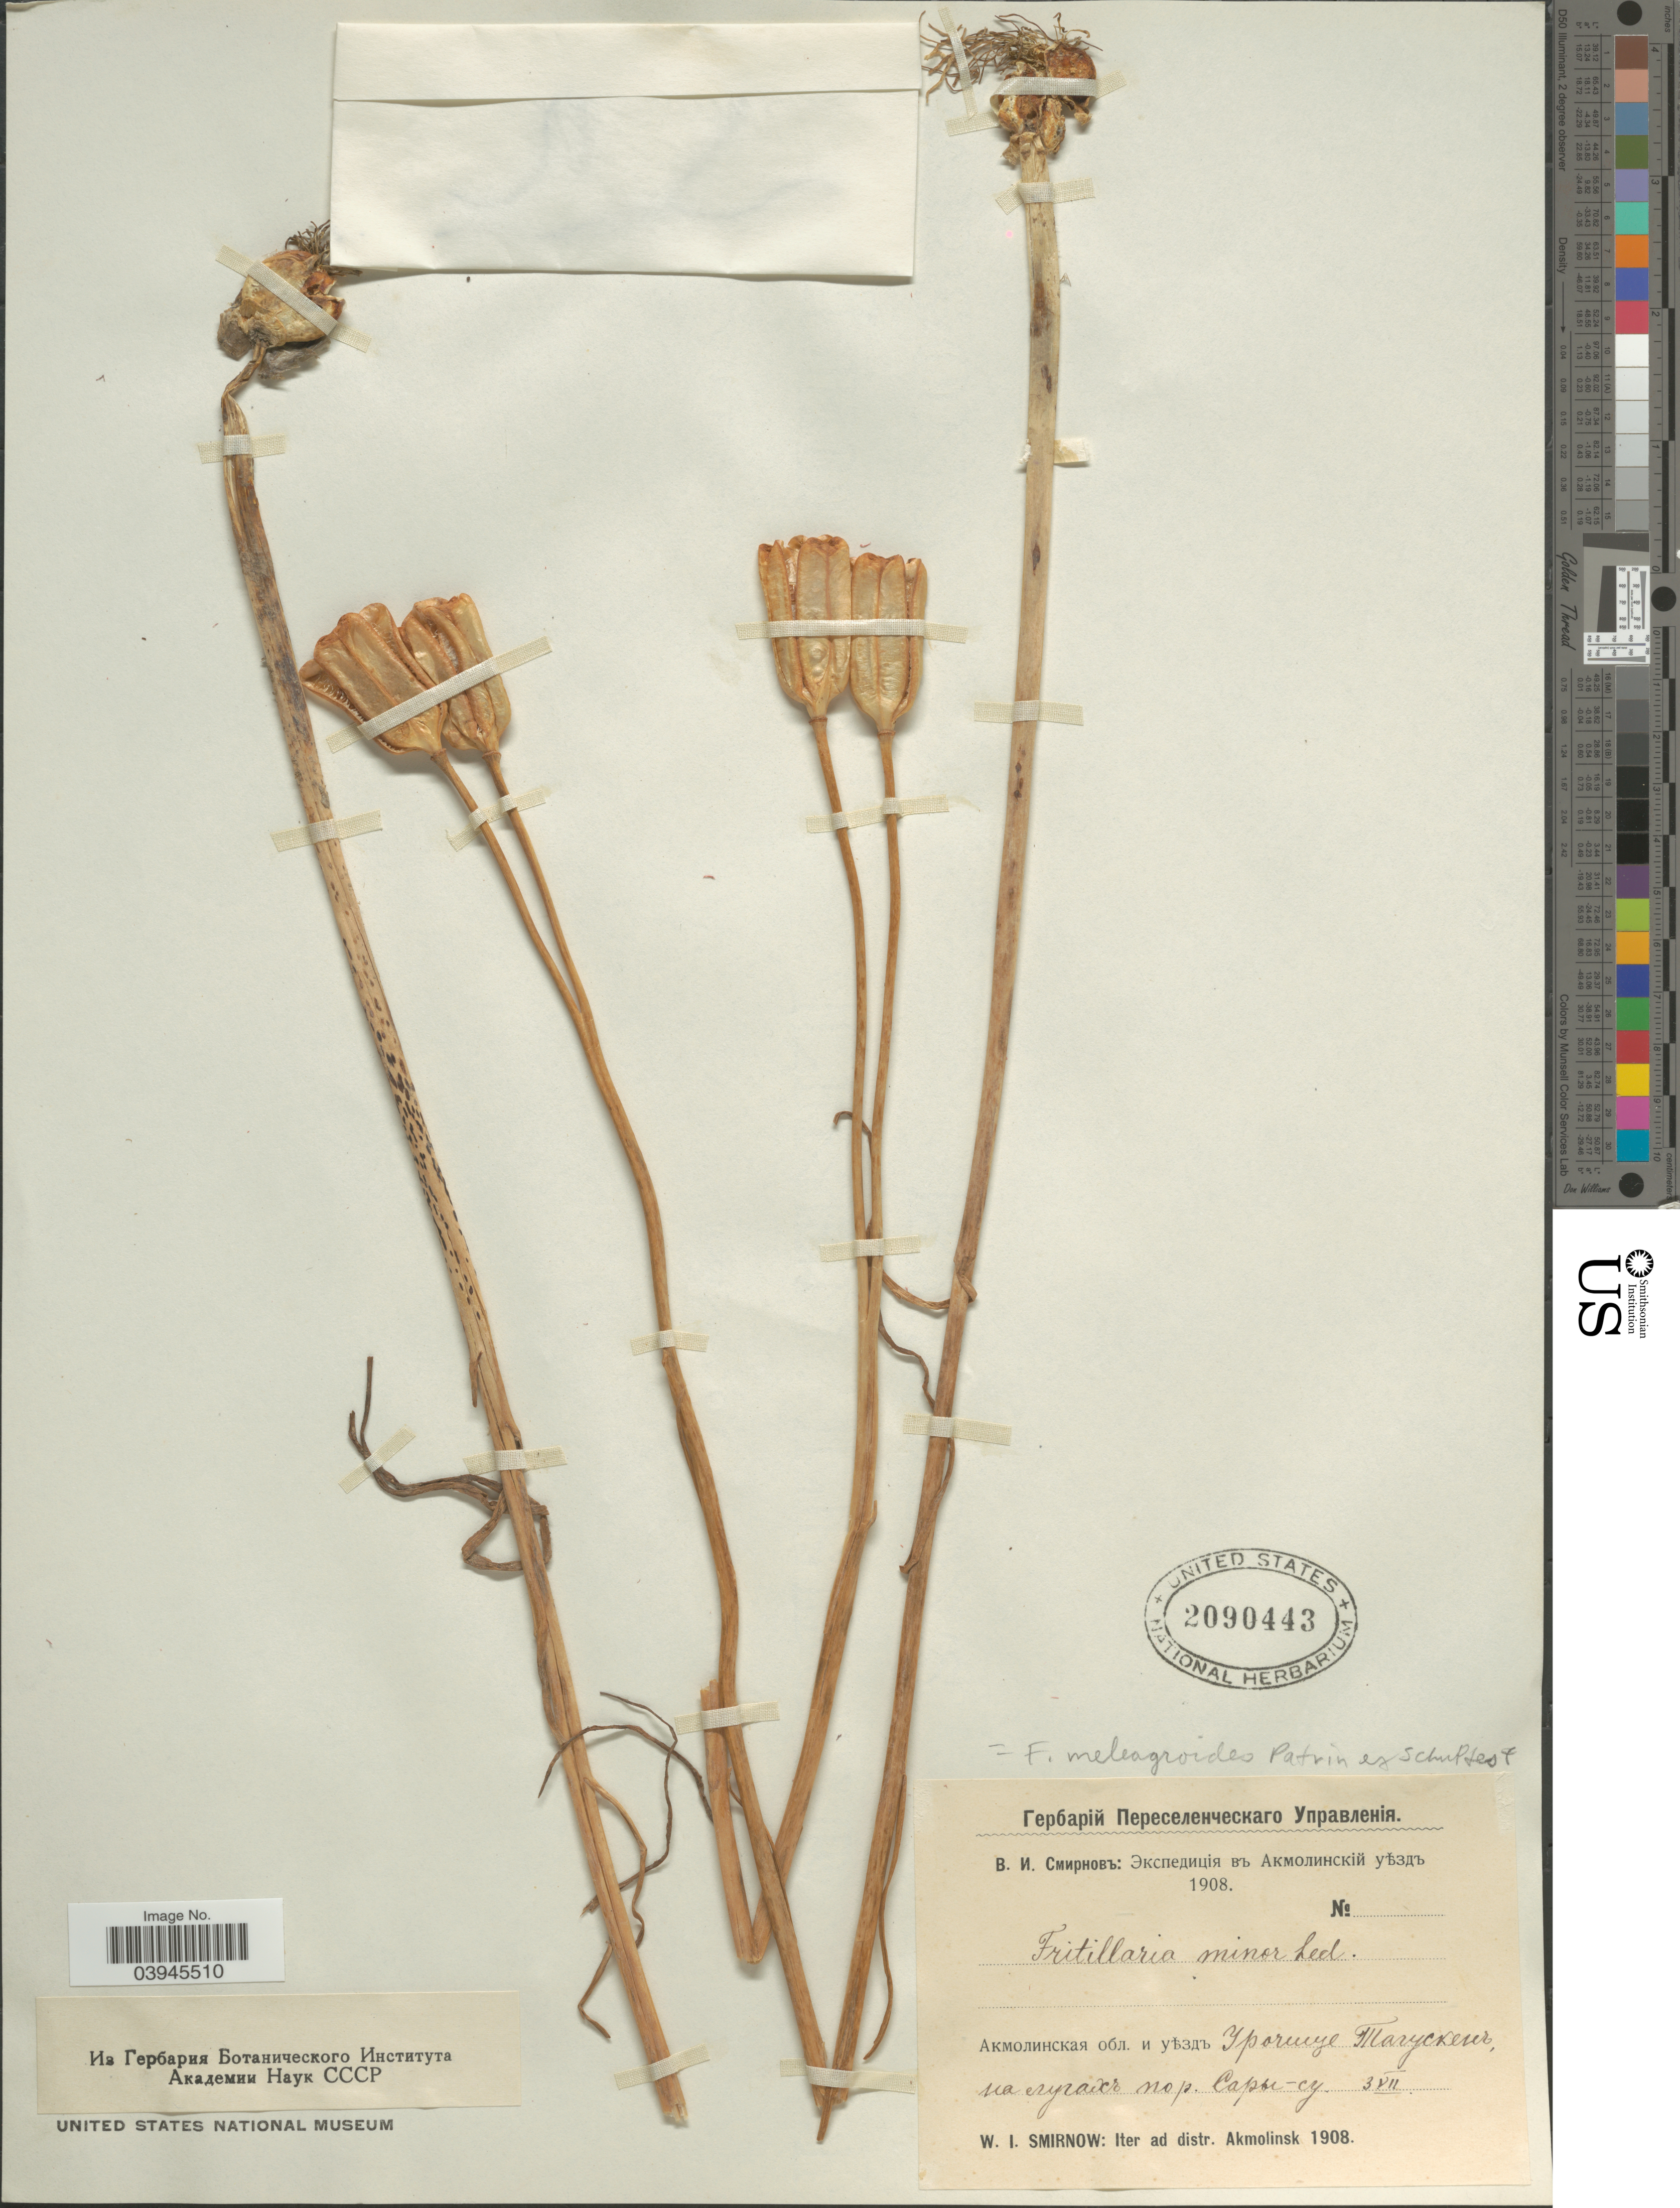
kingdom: Plantae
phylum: Tracheophyta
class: Liliopsida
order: Liliales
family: Liliaceae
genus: Fritillaria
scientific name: Fritillaria meleagroides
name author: Patrin ex Schult. & Schult. f.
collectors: W. Smirnow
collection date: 1908-07-03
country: Kazakhstan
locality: X. Iter ad distr. Akmolinsk.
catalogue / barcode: US 2090443